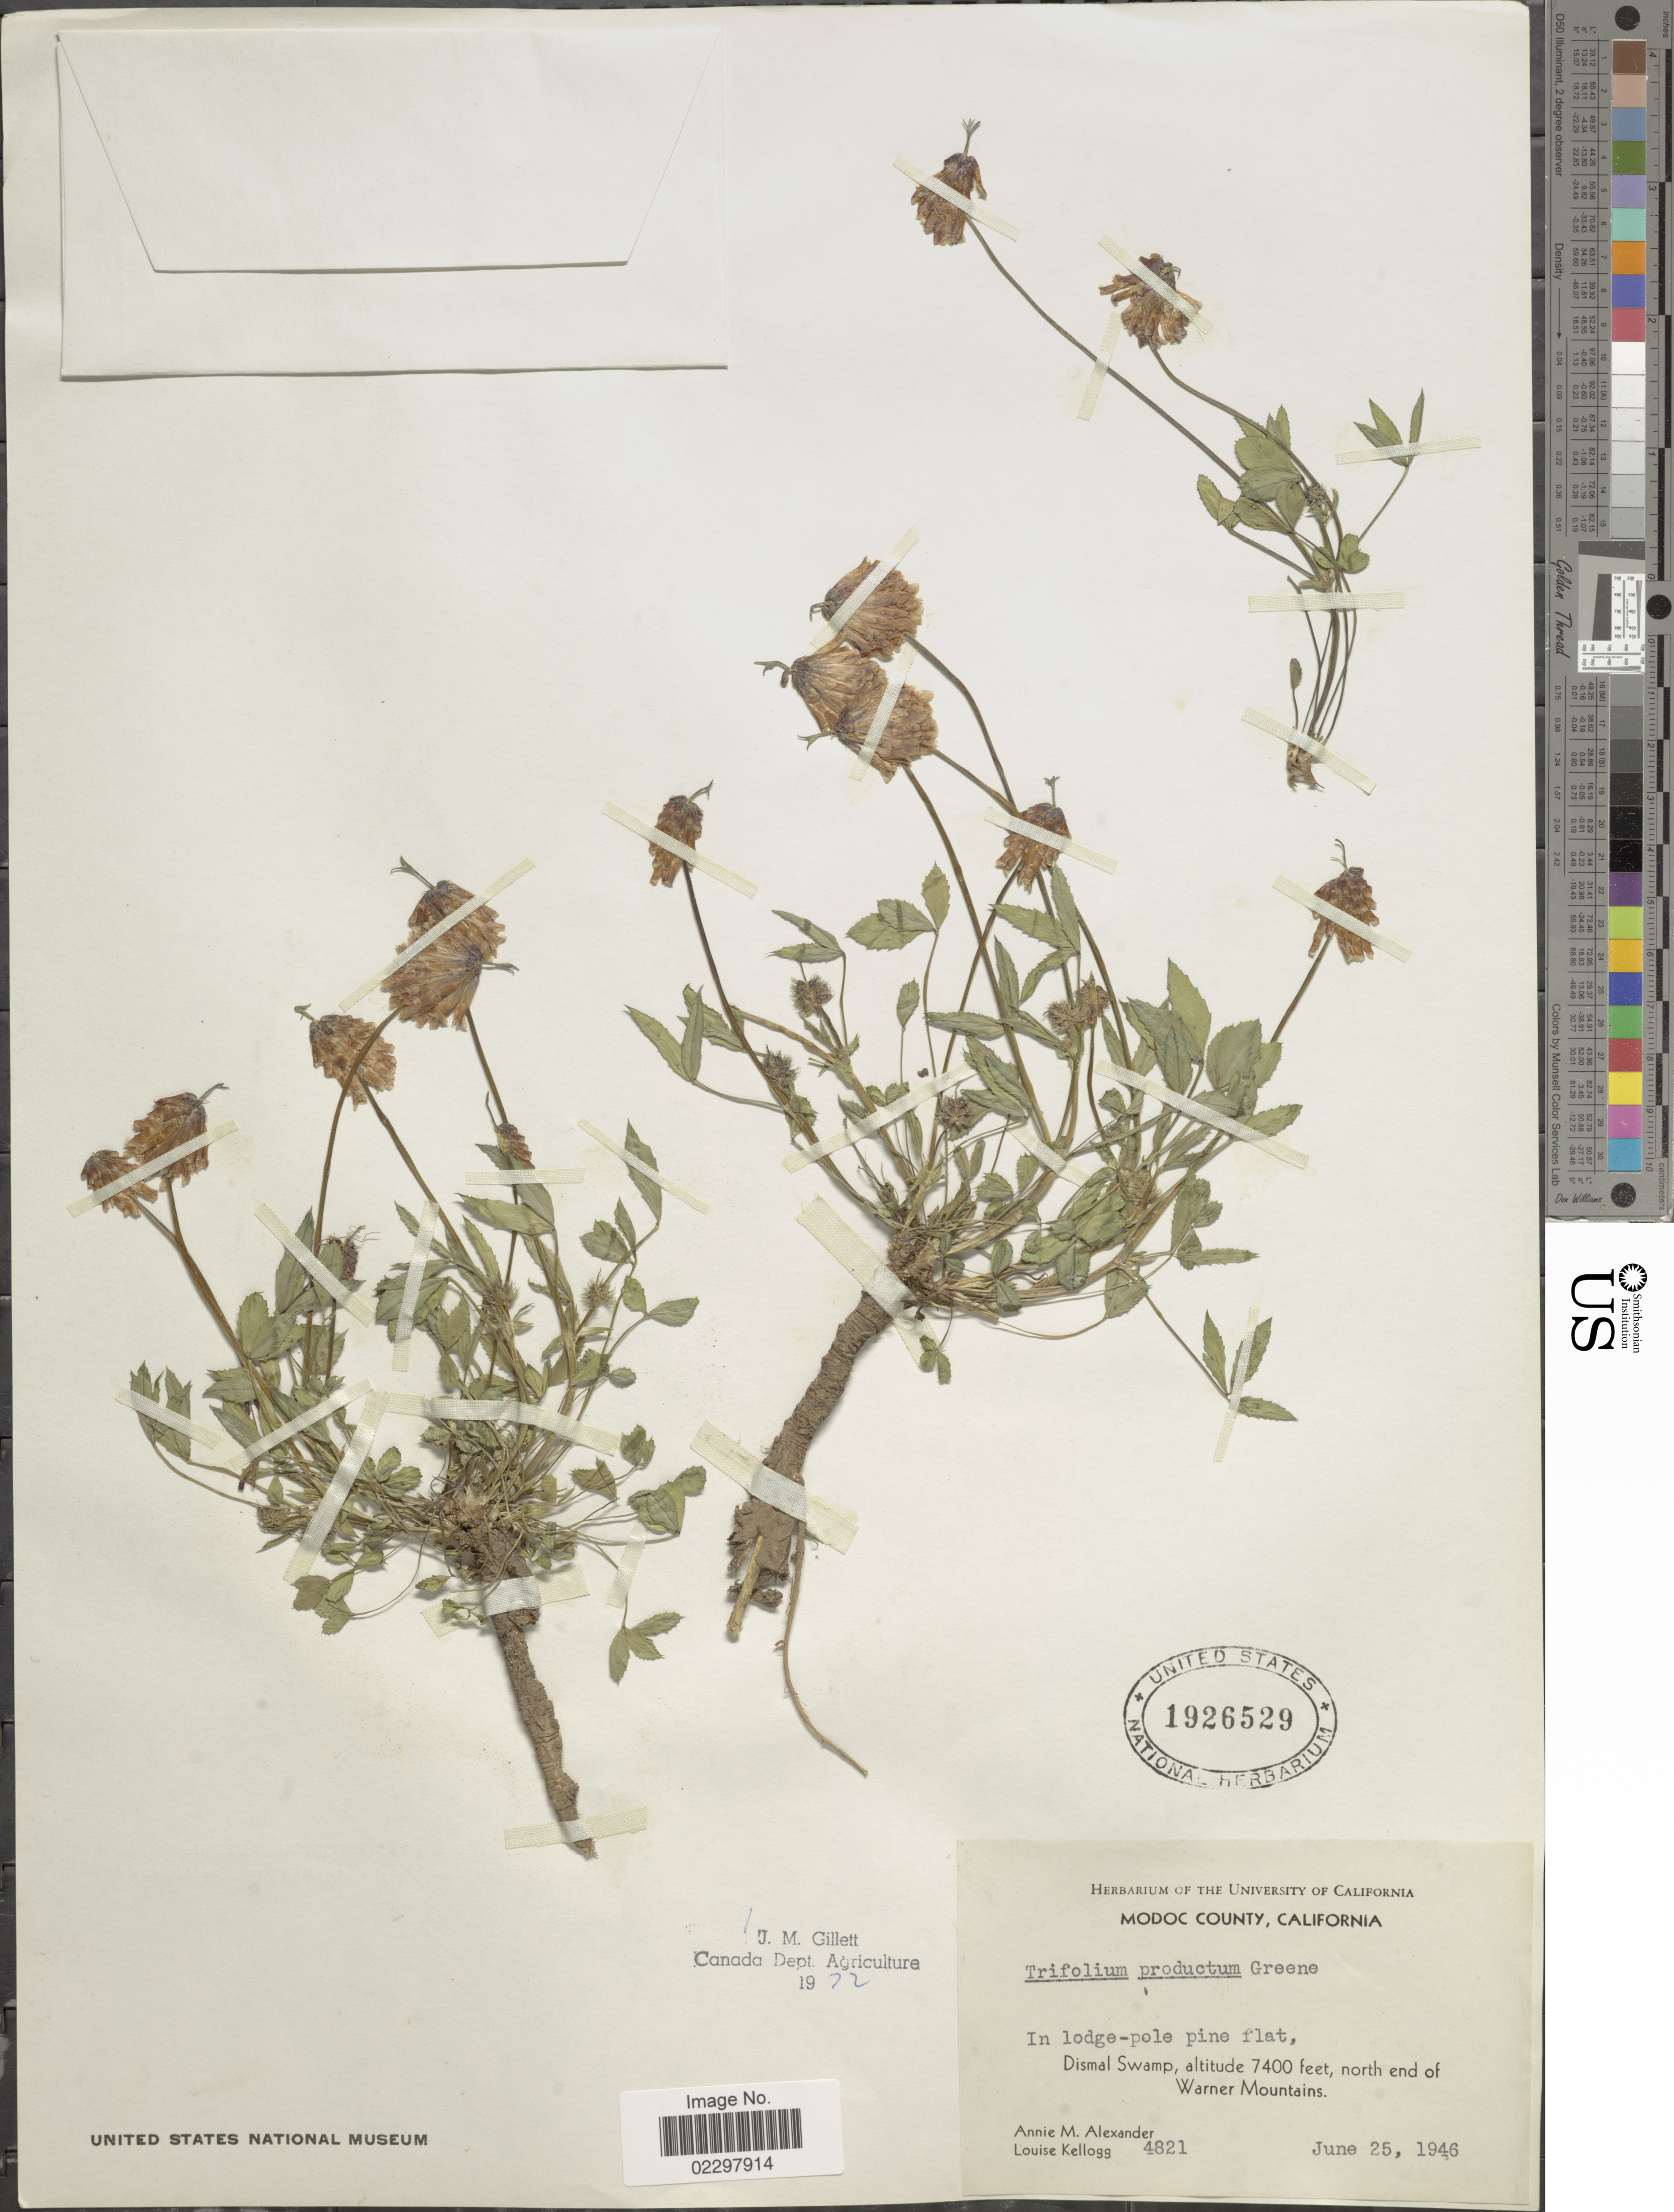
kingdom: Plantae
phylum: Tracheophyta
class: Magnoliopsida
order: Fabales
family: Fabaceae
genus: Trifolium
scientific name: Trifolium productum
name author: Greene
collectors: A. M. Alexander & L. Kellogg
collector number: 4821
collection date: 1946-06-25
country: United States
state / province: California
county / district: Modoc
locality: Modoc County, Dismal Swamp, north end of Warner Mountains.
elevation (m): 2256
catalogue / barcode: US 1926529